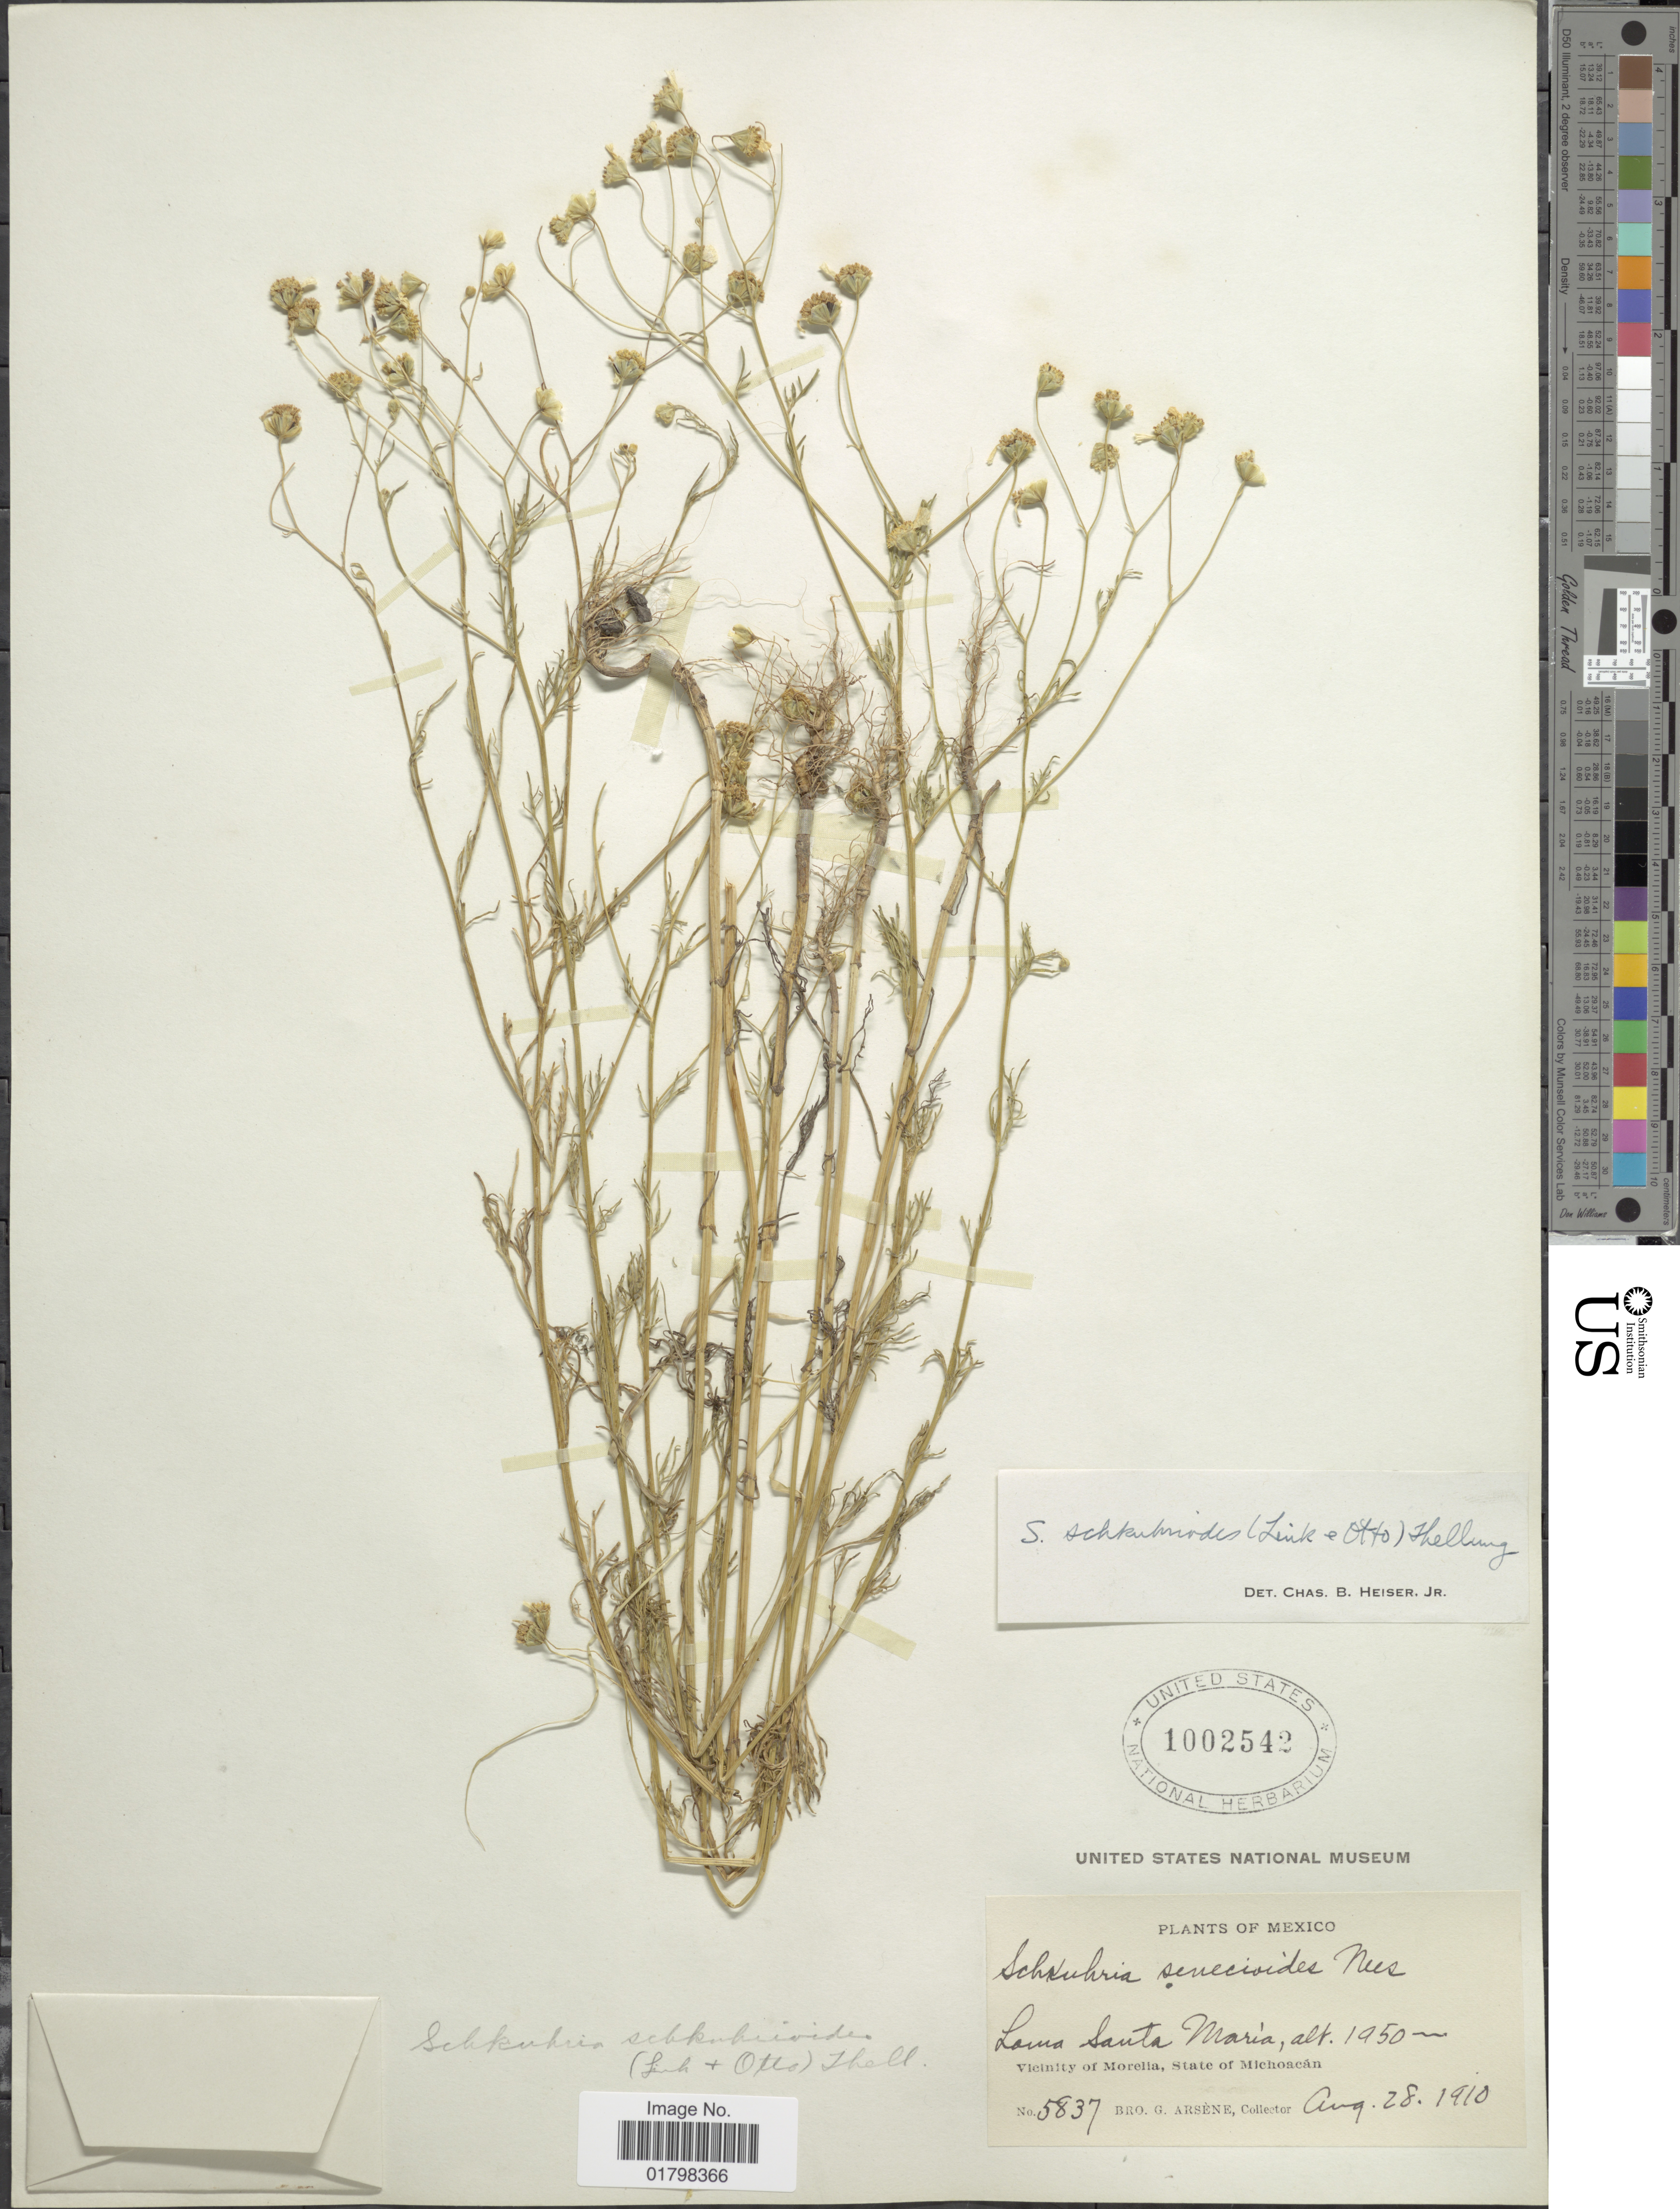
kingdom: Plantae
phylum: Tracheophyta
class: Magnoliopsida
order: Asterales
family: Asteraceae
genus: Schkuhria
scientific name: Schkuhria schkuhrioides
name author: (Link & Otto) Thell.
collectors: Bro. G. Arsène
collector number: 5837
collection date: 1910-08-28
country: Mexico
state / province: Michoacán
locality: Loma Santa Maria, vicinity of Morelia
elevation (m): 1950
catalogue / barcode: US 1002542